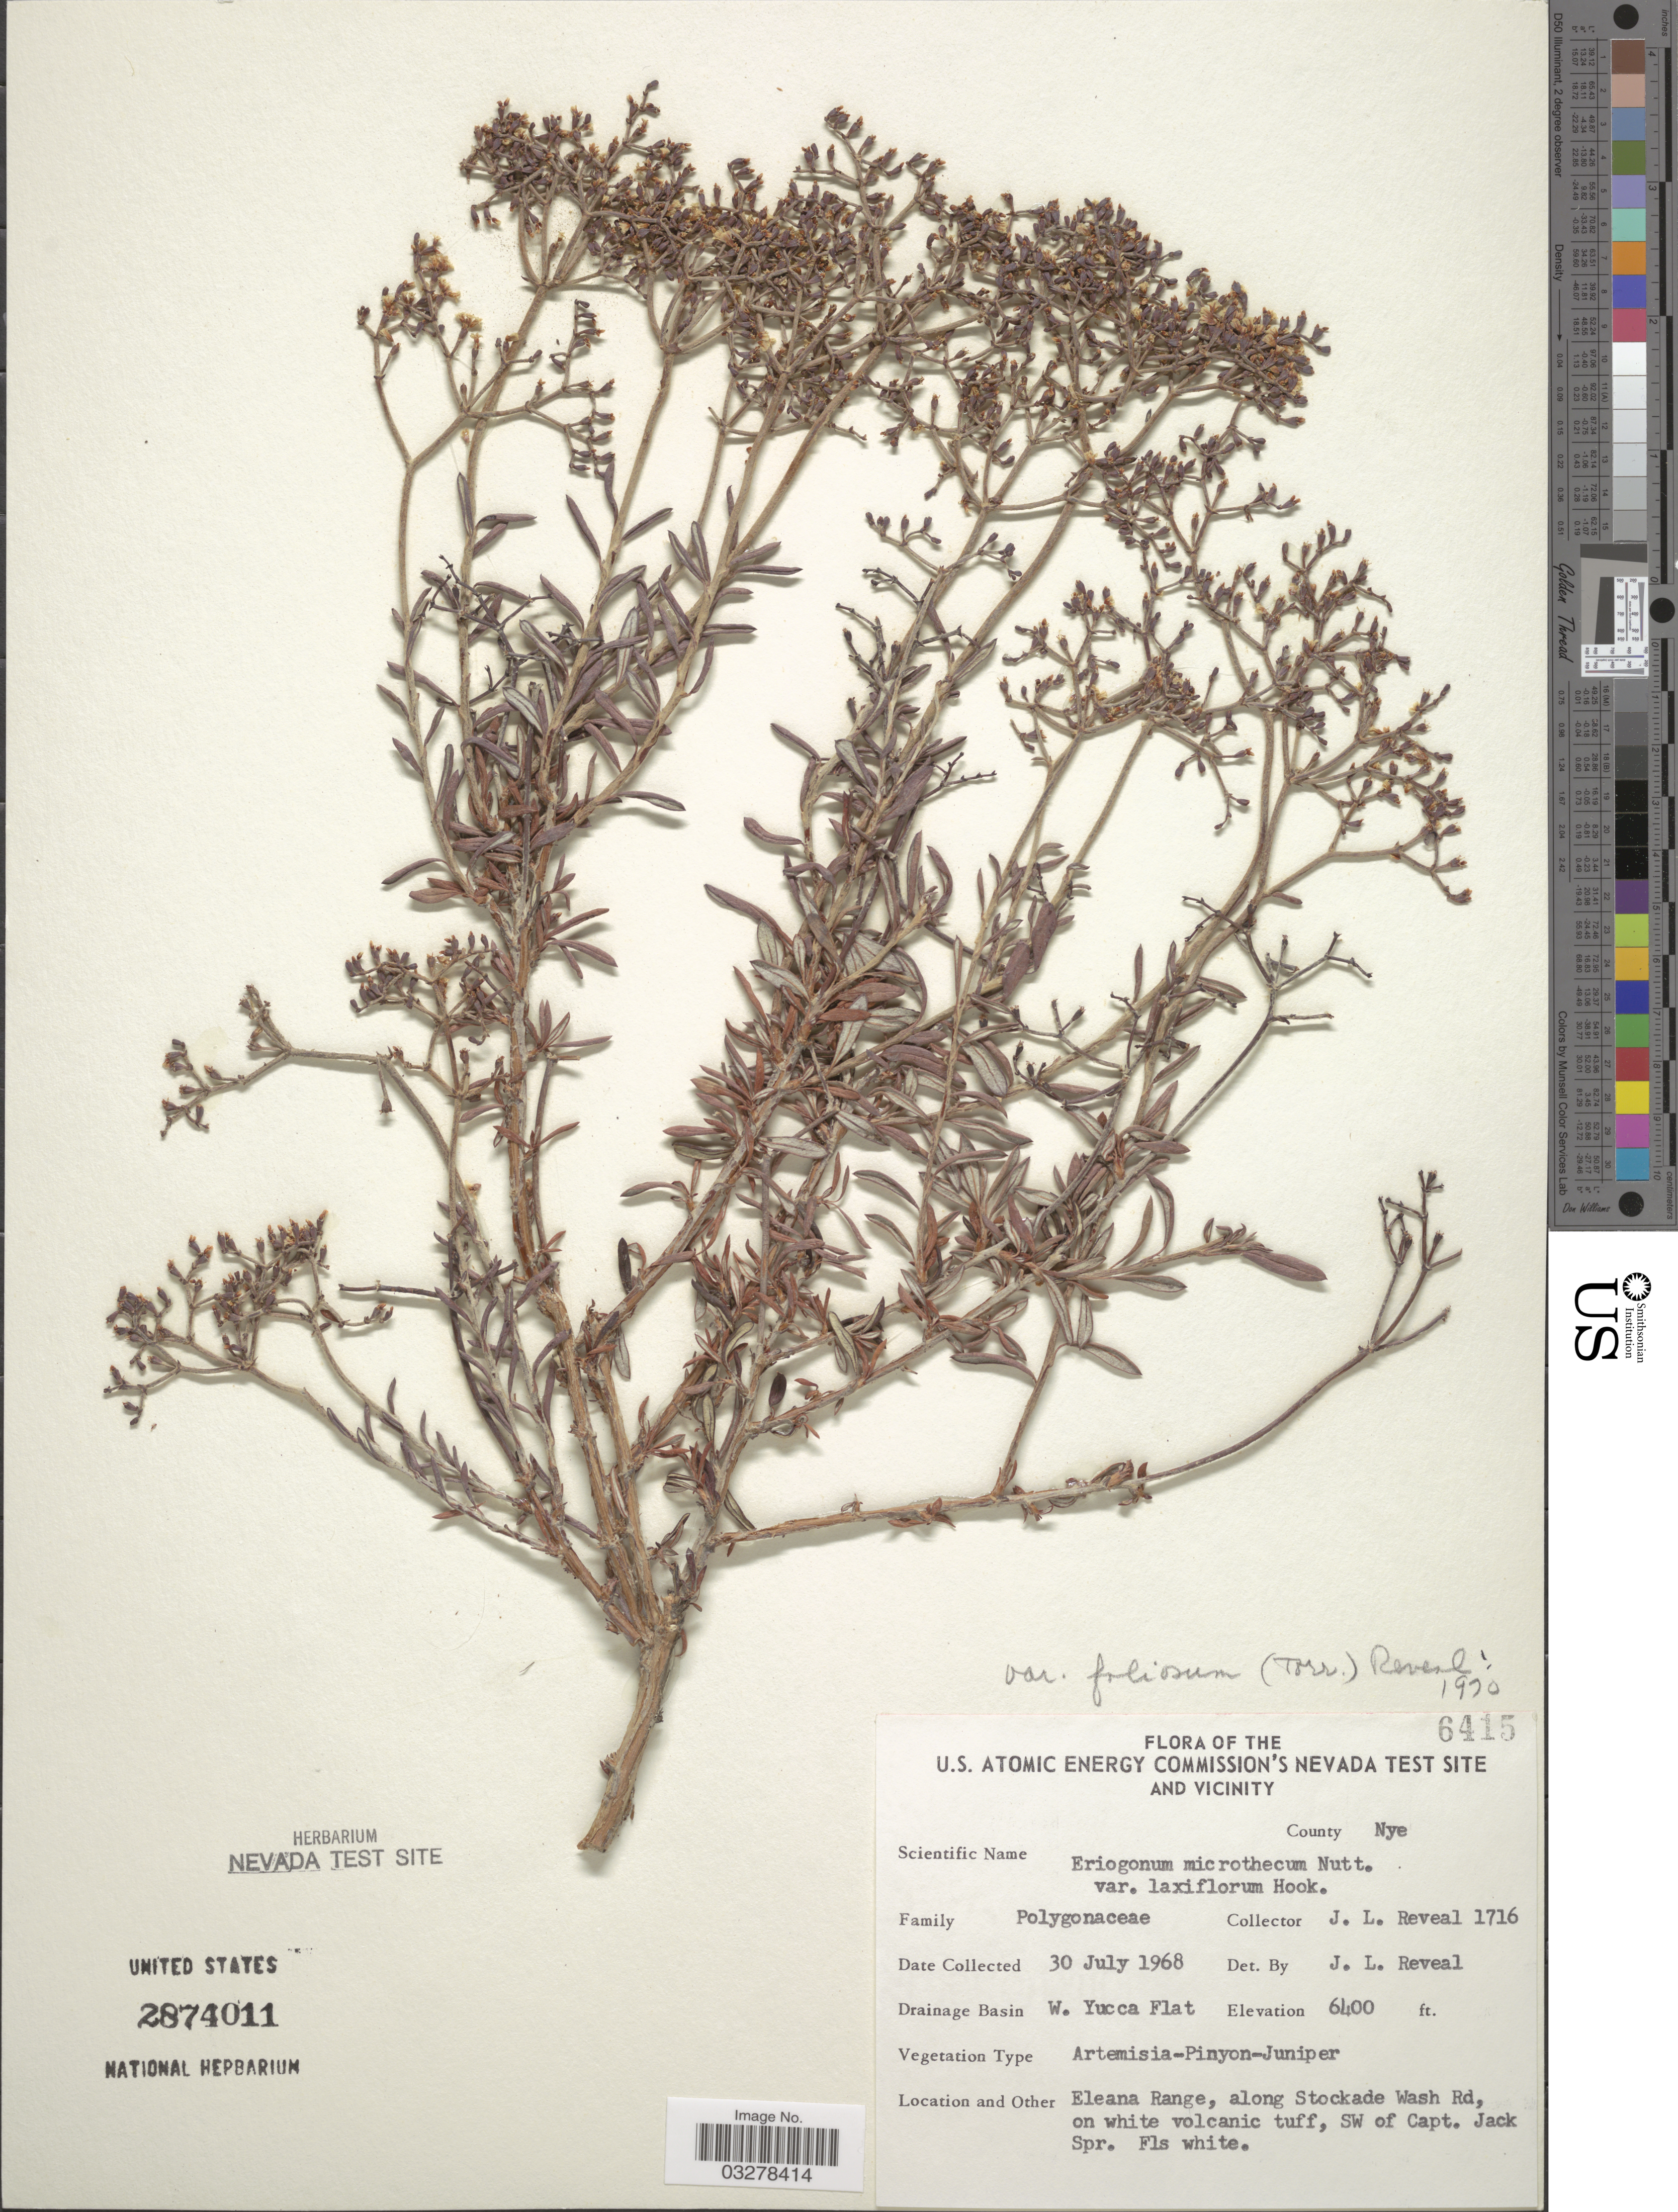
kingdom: Plantae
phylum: Tracheophyta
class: Magnoliopsida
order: Caryophyllales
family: Polygonaceae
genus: Eriogonum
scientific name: Eriogonum microtheca var. foliosum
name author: (Torr. & A. Gray) Reveal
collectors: J. L. Reveal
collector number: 1716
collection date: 1968-07-30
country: United States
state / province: Nevada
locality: U.S. Atomic Energy Commission's Nevada Test Site and Vicinity. County Nye. Drainage Basin W. Yucca Flat. Eleana Range, along Stockade Wash Rd, on white volcanic stuff, SW of Capt. Jack Spr [unsure placement].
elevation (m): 1951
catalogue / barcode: US 2874011